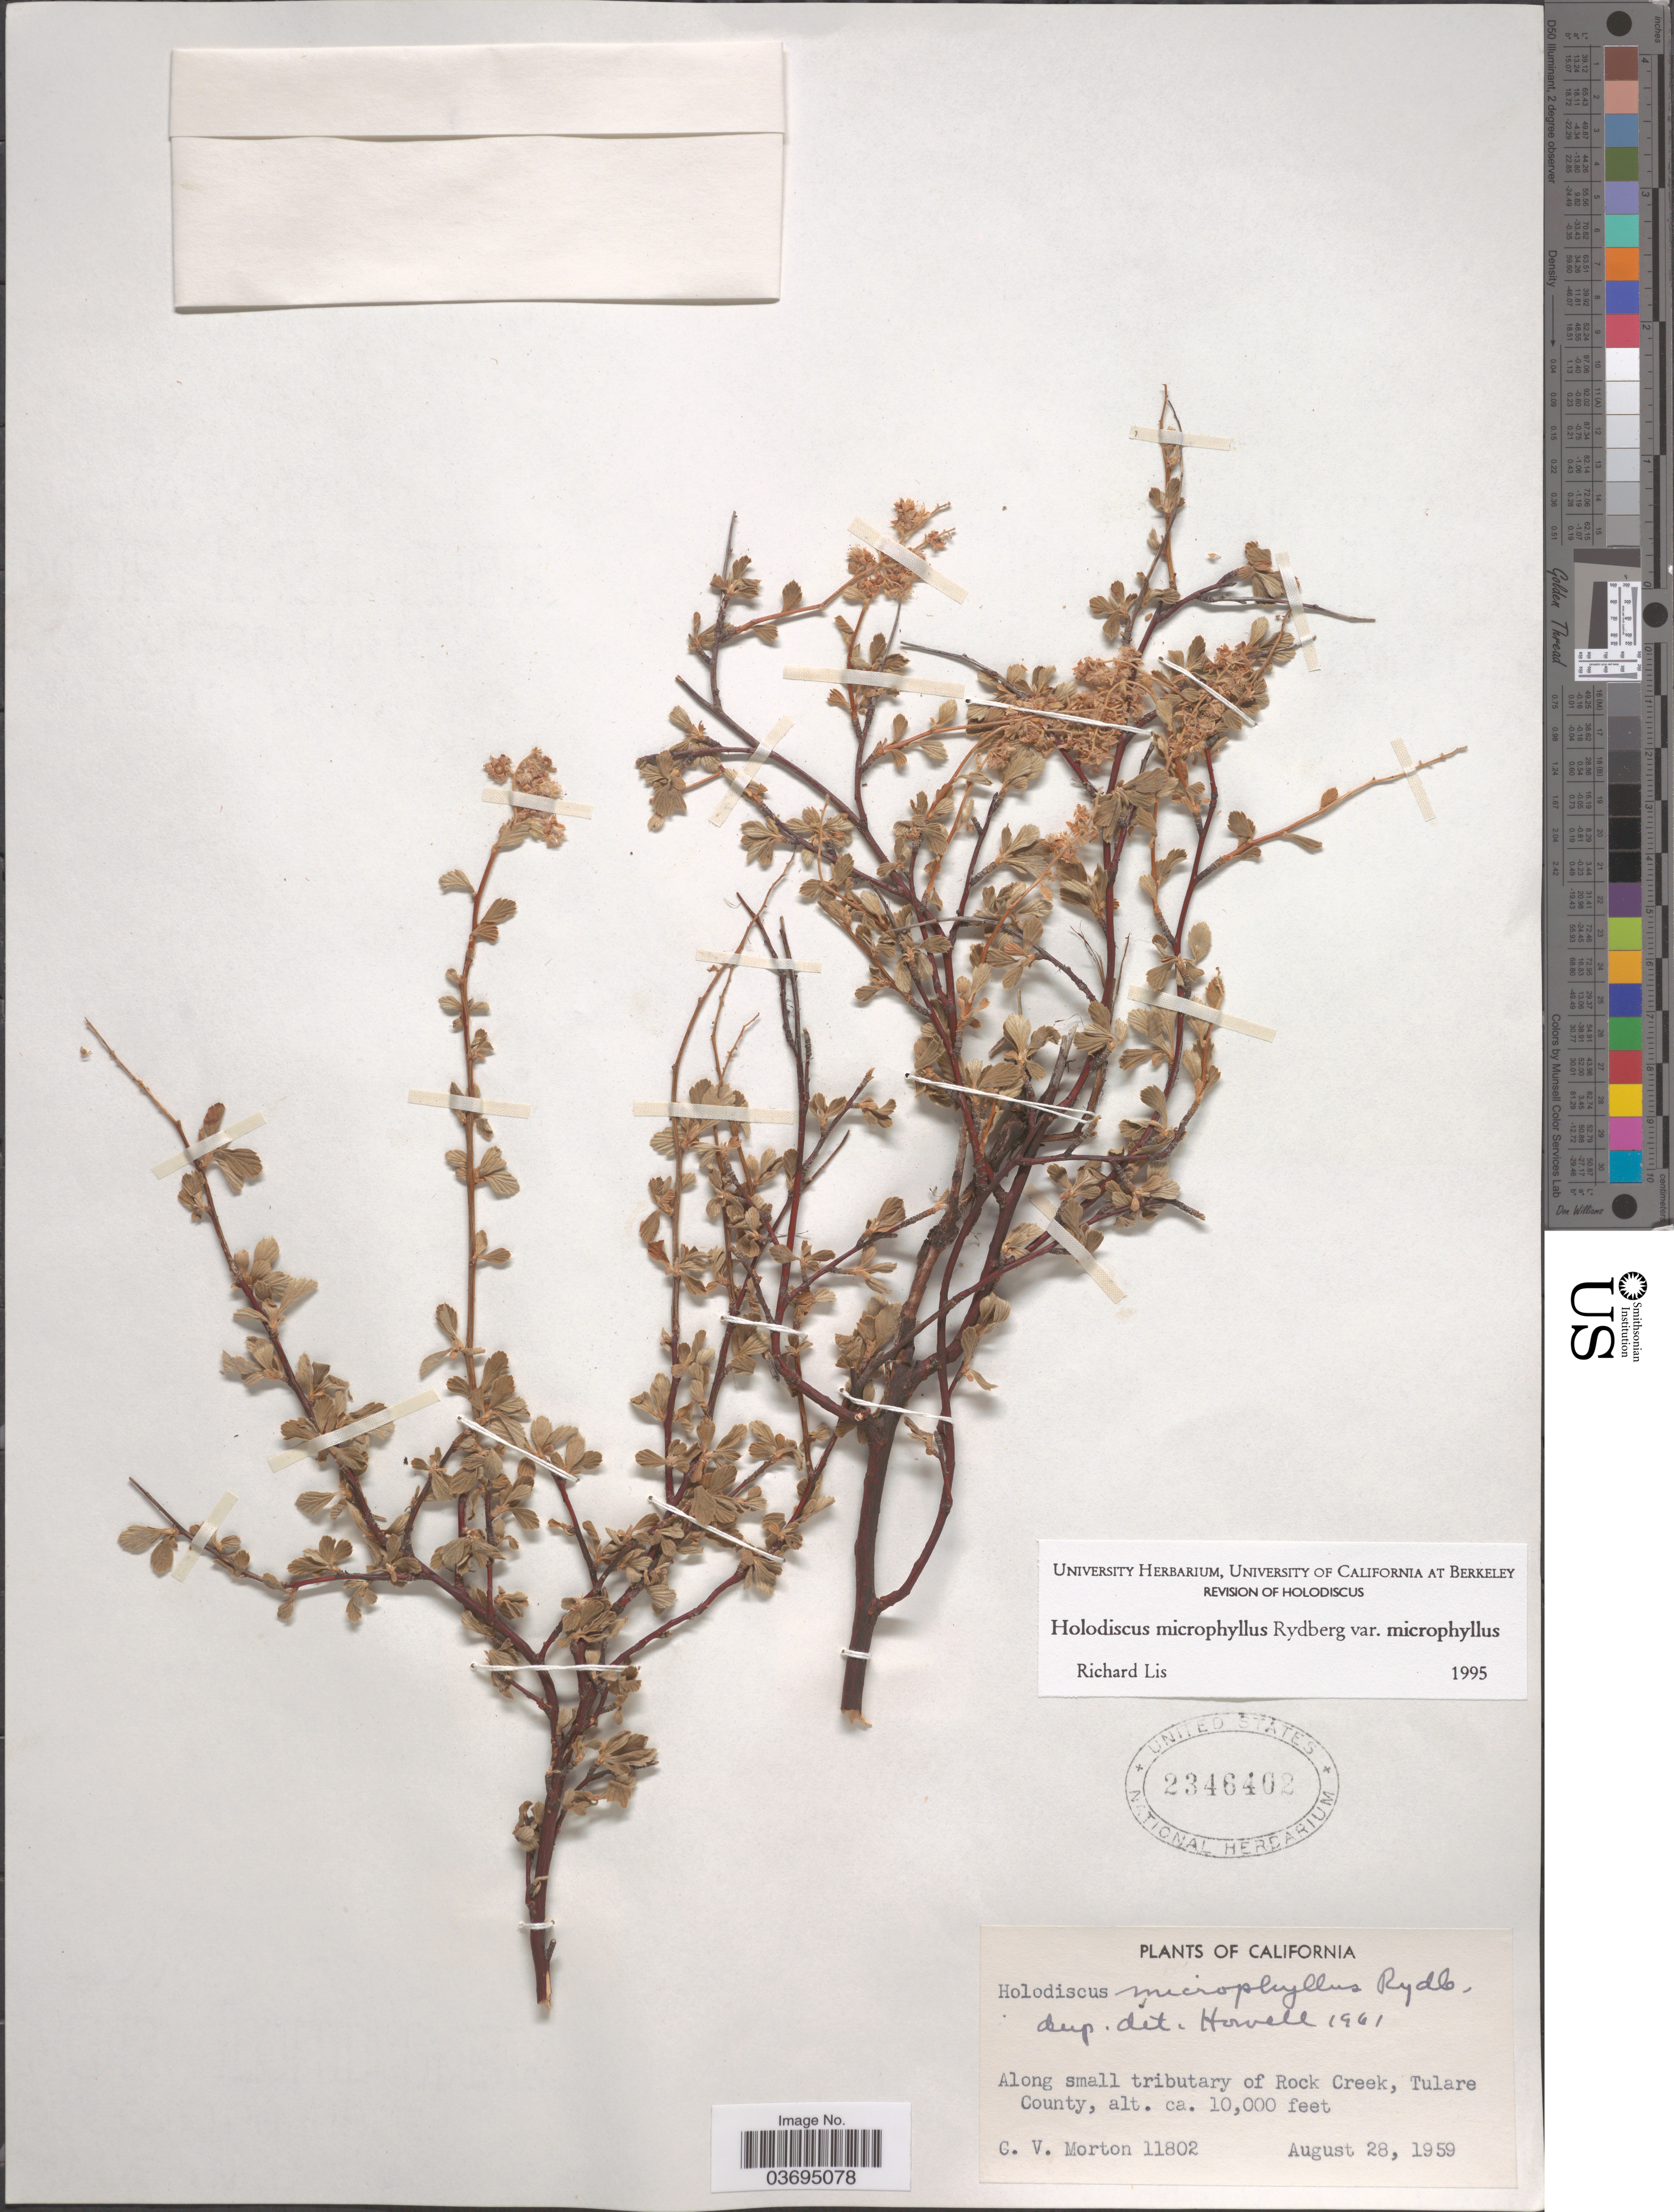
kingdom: Plantae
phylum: Tracheophyta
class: Magnoliopsida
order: Rosales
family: Rosaceae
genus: Holodiscus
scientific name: Holodiscus discolor var. microphyllus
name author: (Rydb.) Jeps.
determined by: Strong, Mark T., (BOT), Smithsonian Institution - National Museum of Natural History (UNITED STATES)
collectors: C. V. Morton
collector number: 11802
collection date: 1959-08-28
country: United States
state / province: California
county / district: Tulare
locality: Along small tributary of Rock Creek, Tulare County.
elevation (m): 3048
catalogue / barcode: US 2346402